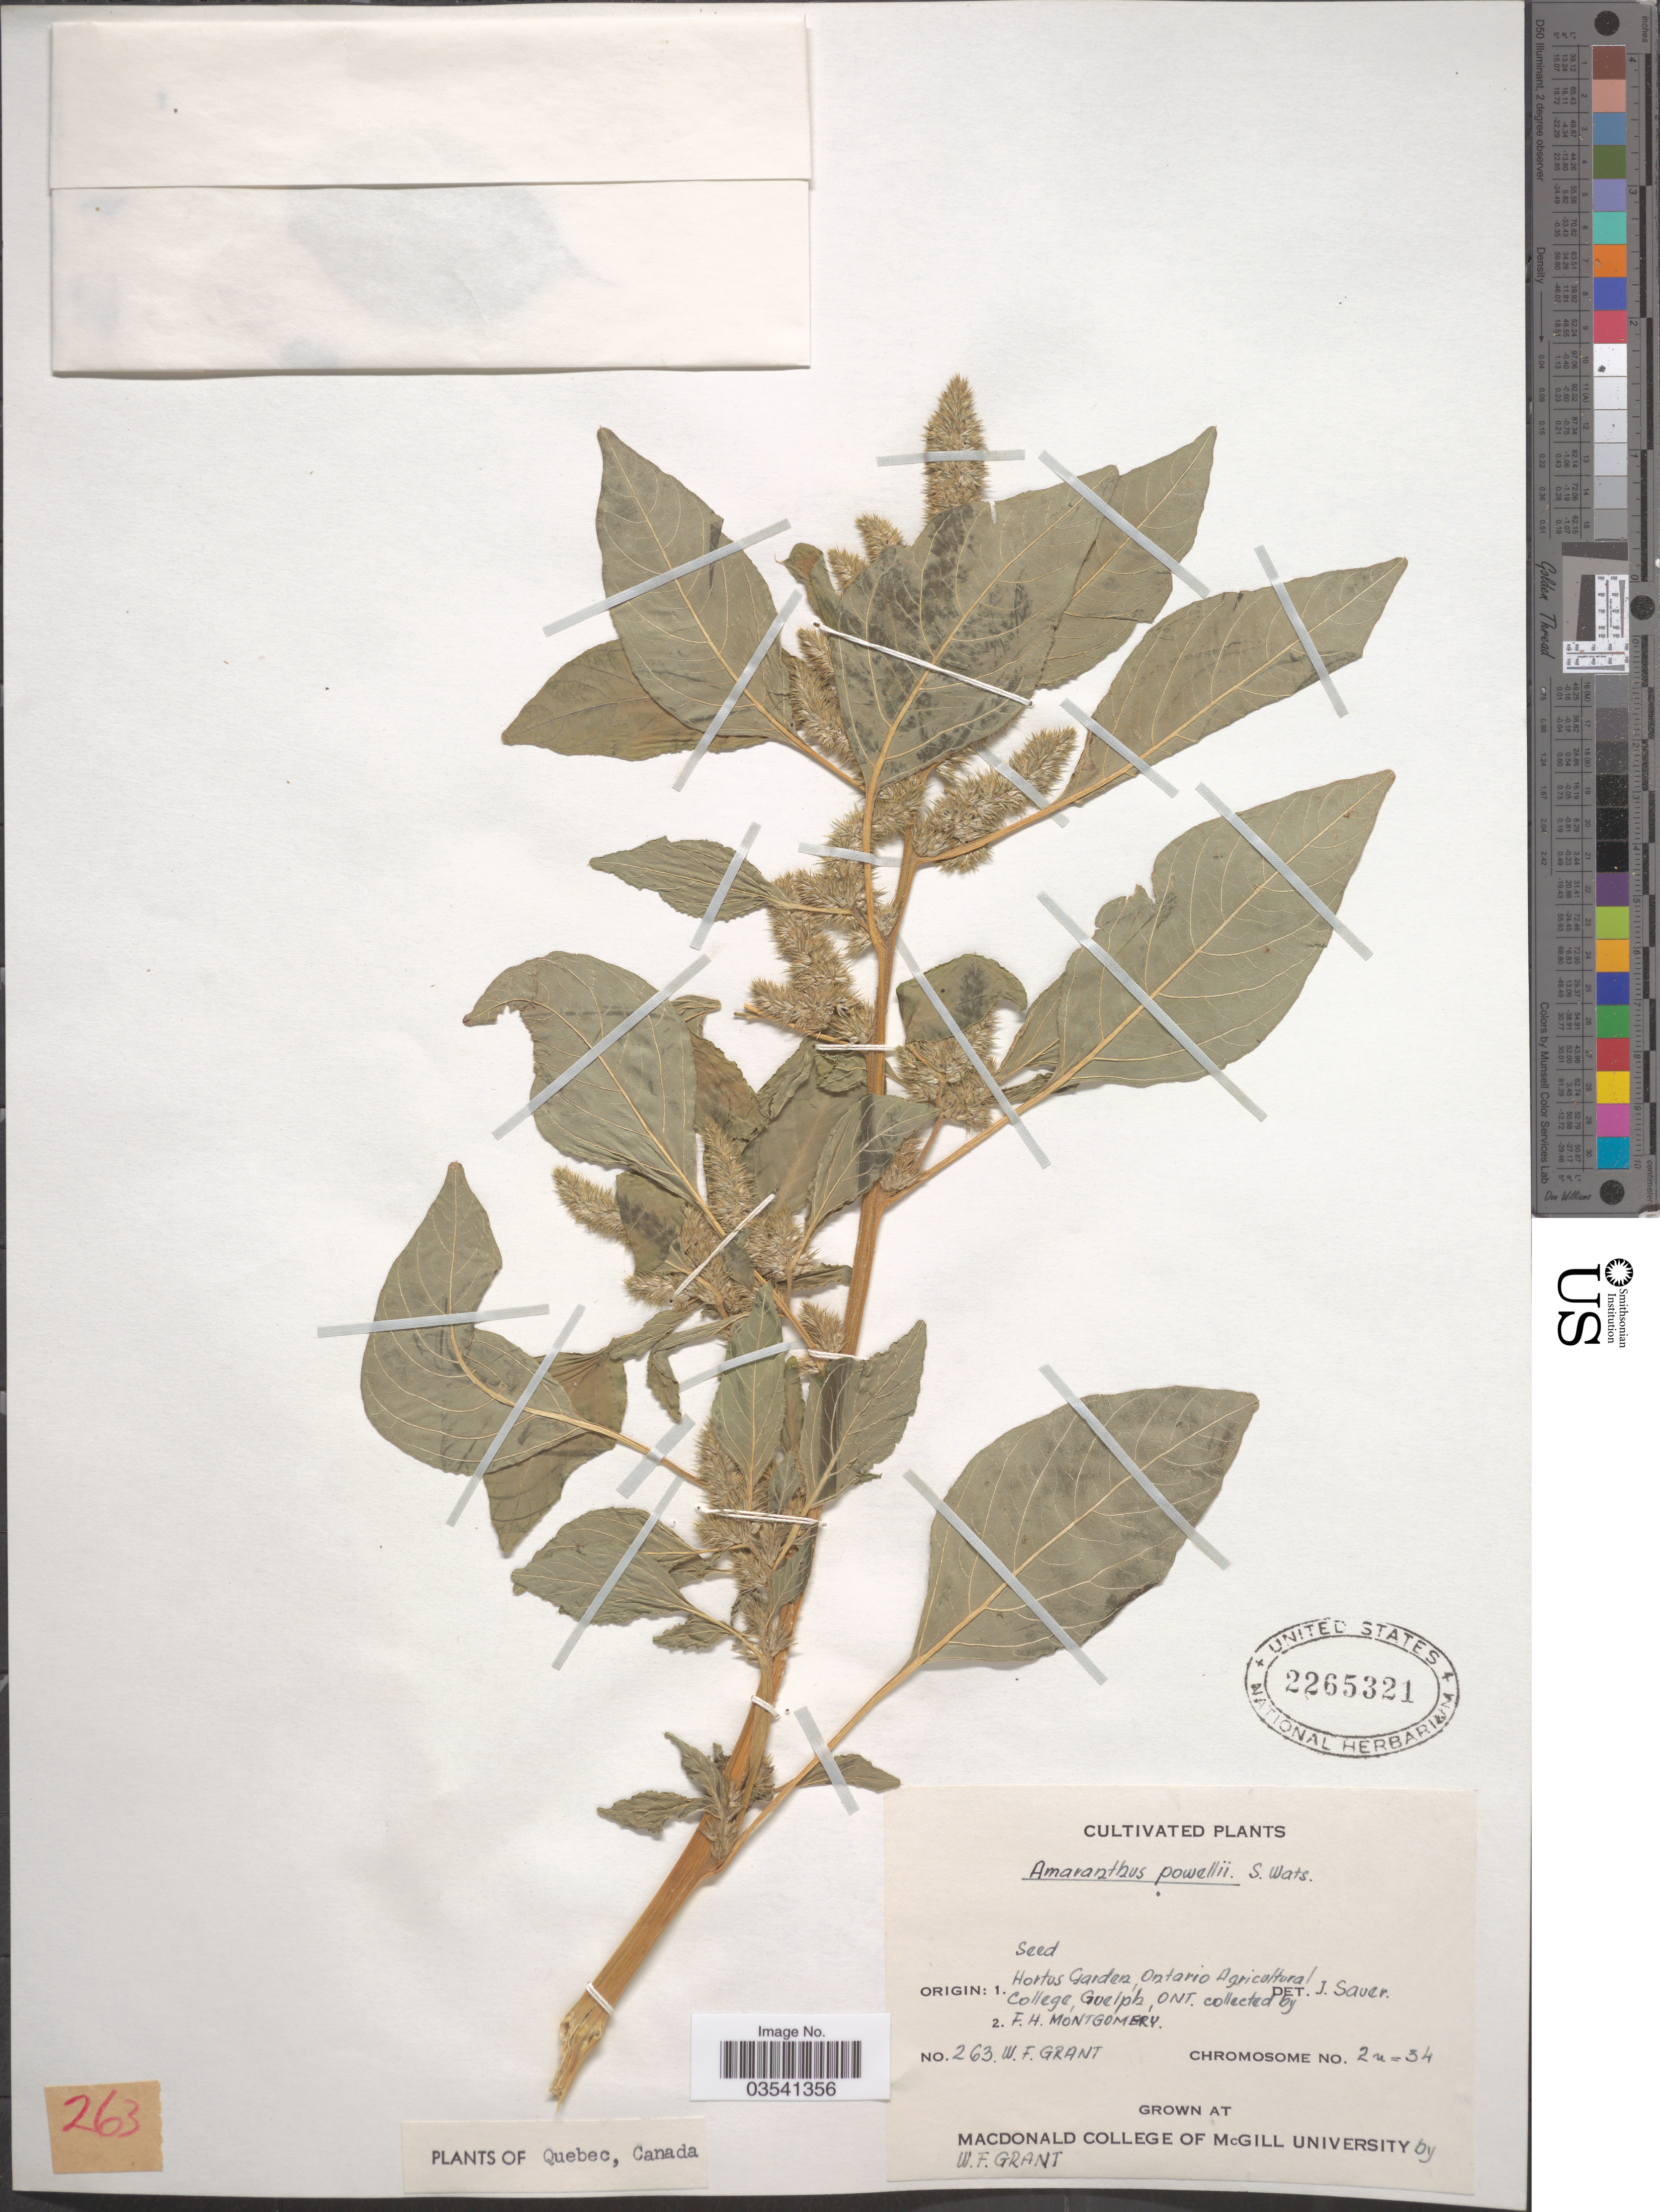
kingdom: Plantae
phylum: Tracheophyta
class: Magnoliopsida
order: Caryophyllales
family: Amaranthaceae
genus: Amaranthus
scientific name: Amaranthus powellii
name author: S. Watson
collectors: W. Grant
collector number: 263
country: Canada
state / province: Quebec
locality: Grown at MacDonald College of McGill University.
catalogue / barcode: US 2265321